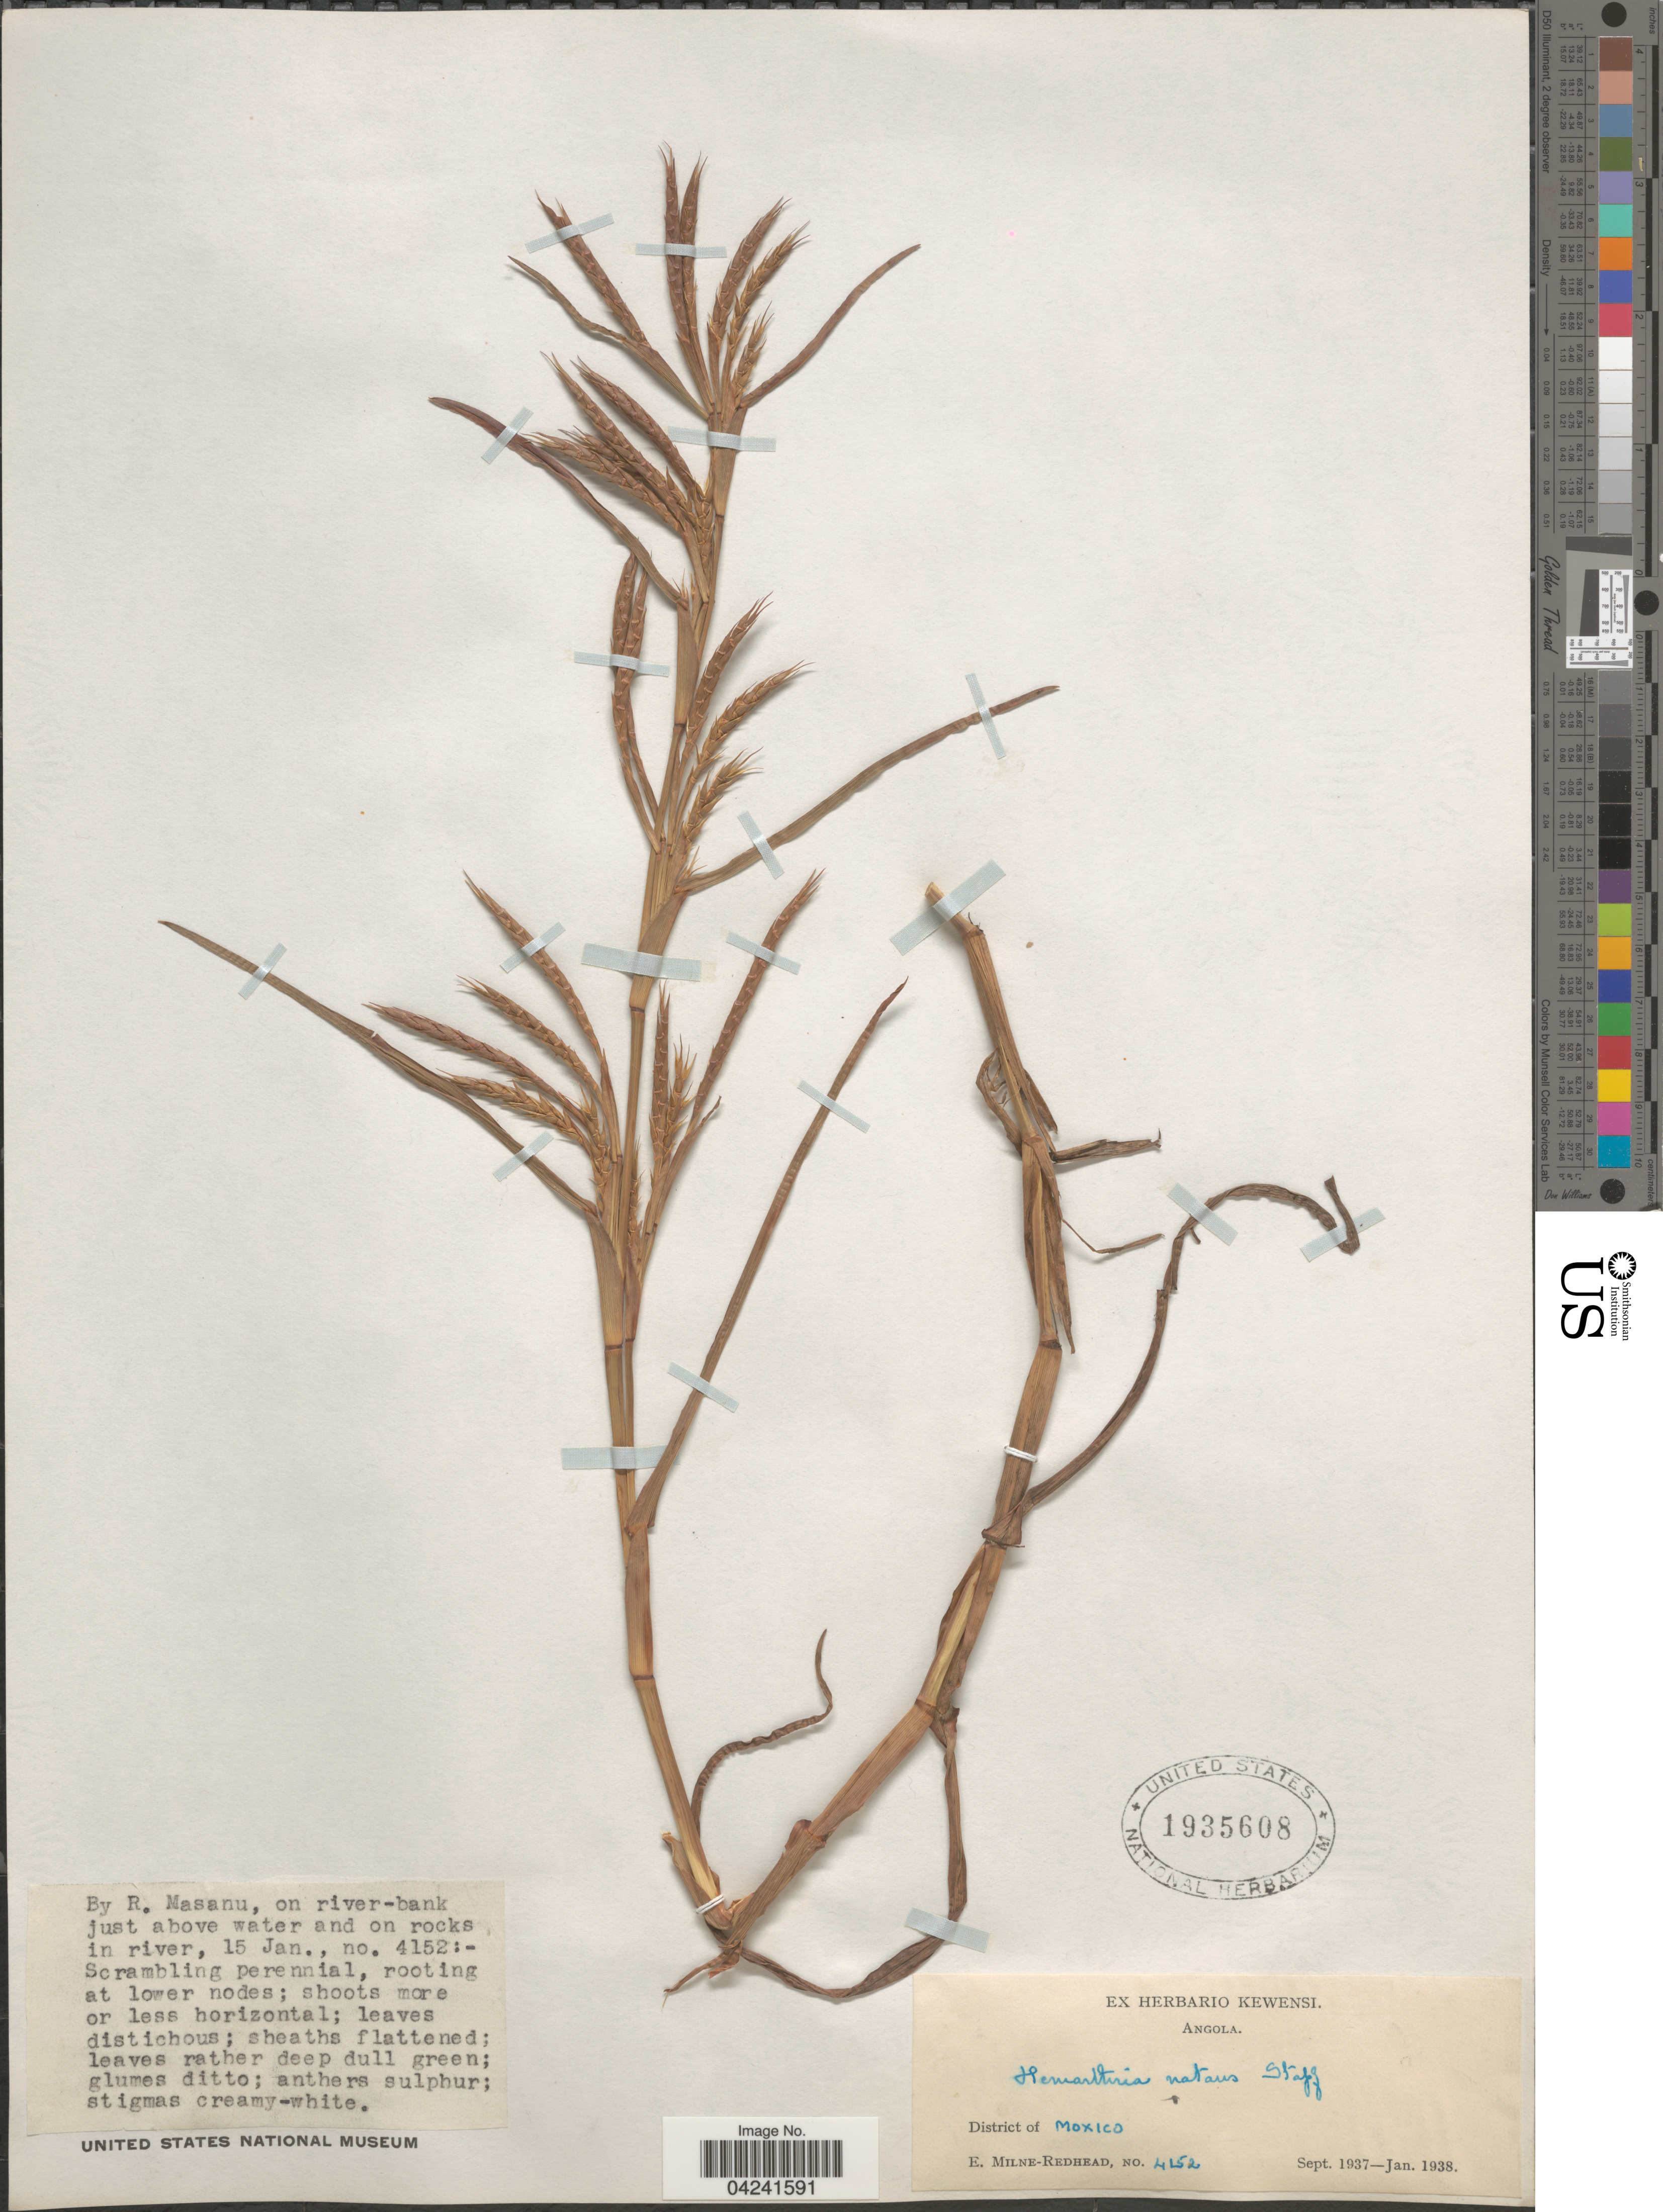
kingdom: Plantae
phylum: Tracheophyta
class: Liliopsida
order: Poales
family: Poaceae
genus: Hemarthria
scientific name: Hemarthria natans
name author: Stapf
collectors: E. W. Milne-Redhead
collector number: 4152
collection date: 1938-01-15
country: Angola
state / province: Moxico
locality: By R. Masanu, on river-bank just above water and on rocks in river. District of Moxico.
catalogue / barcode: US 1935608